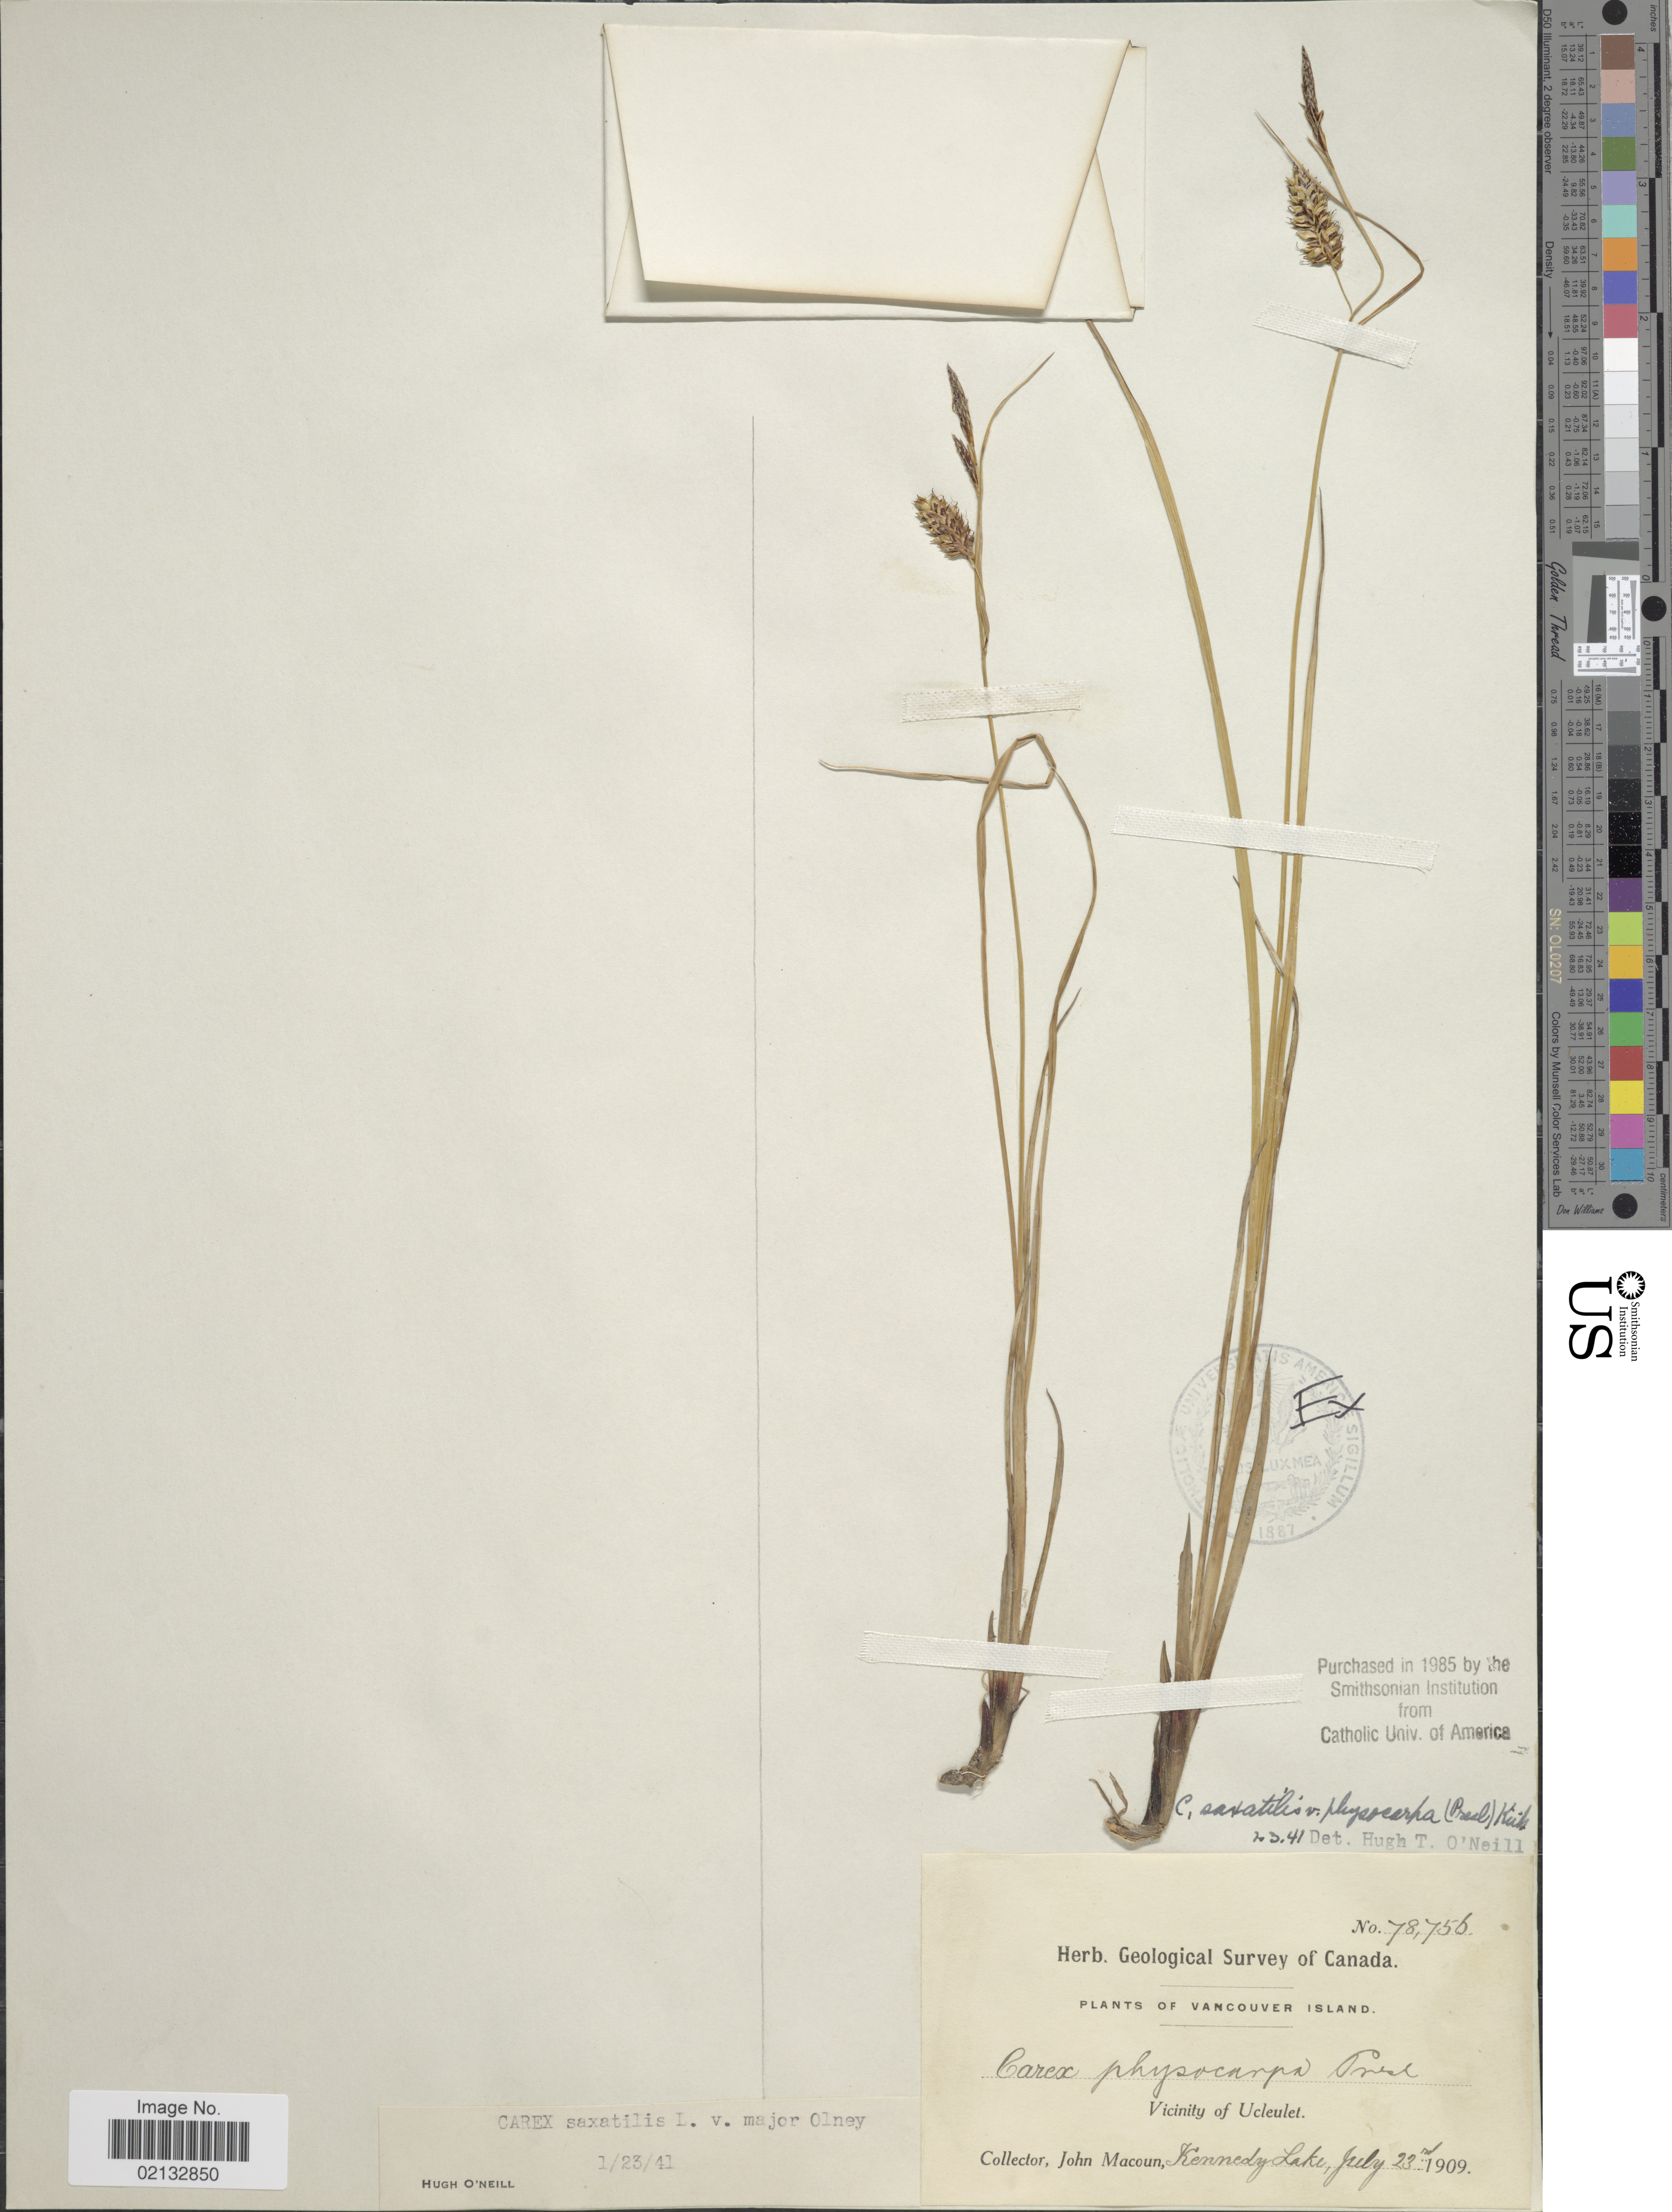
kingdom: Plantae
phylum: Tracheophyta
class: Liliopsida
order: Poales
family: Cyperaceae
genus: Carex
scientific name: Carex saxatilis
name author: L.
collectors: J. Macoun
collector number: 78756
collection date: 1909-07-23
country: Canada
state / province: British Columbia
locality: Vancouver Island. Vicinity of Ucleulet. Kennerdy Lake